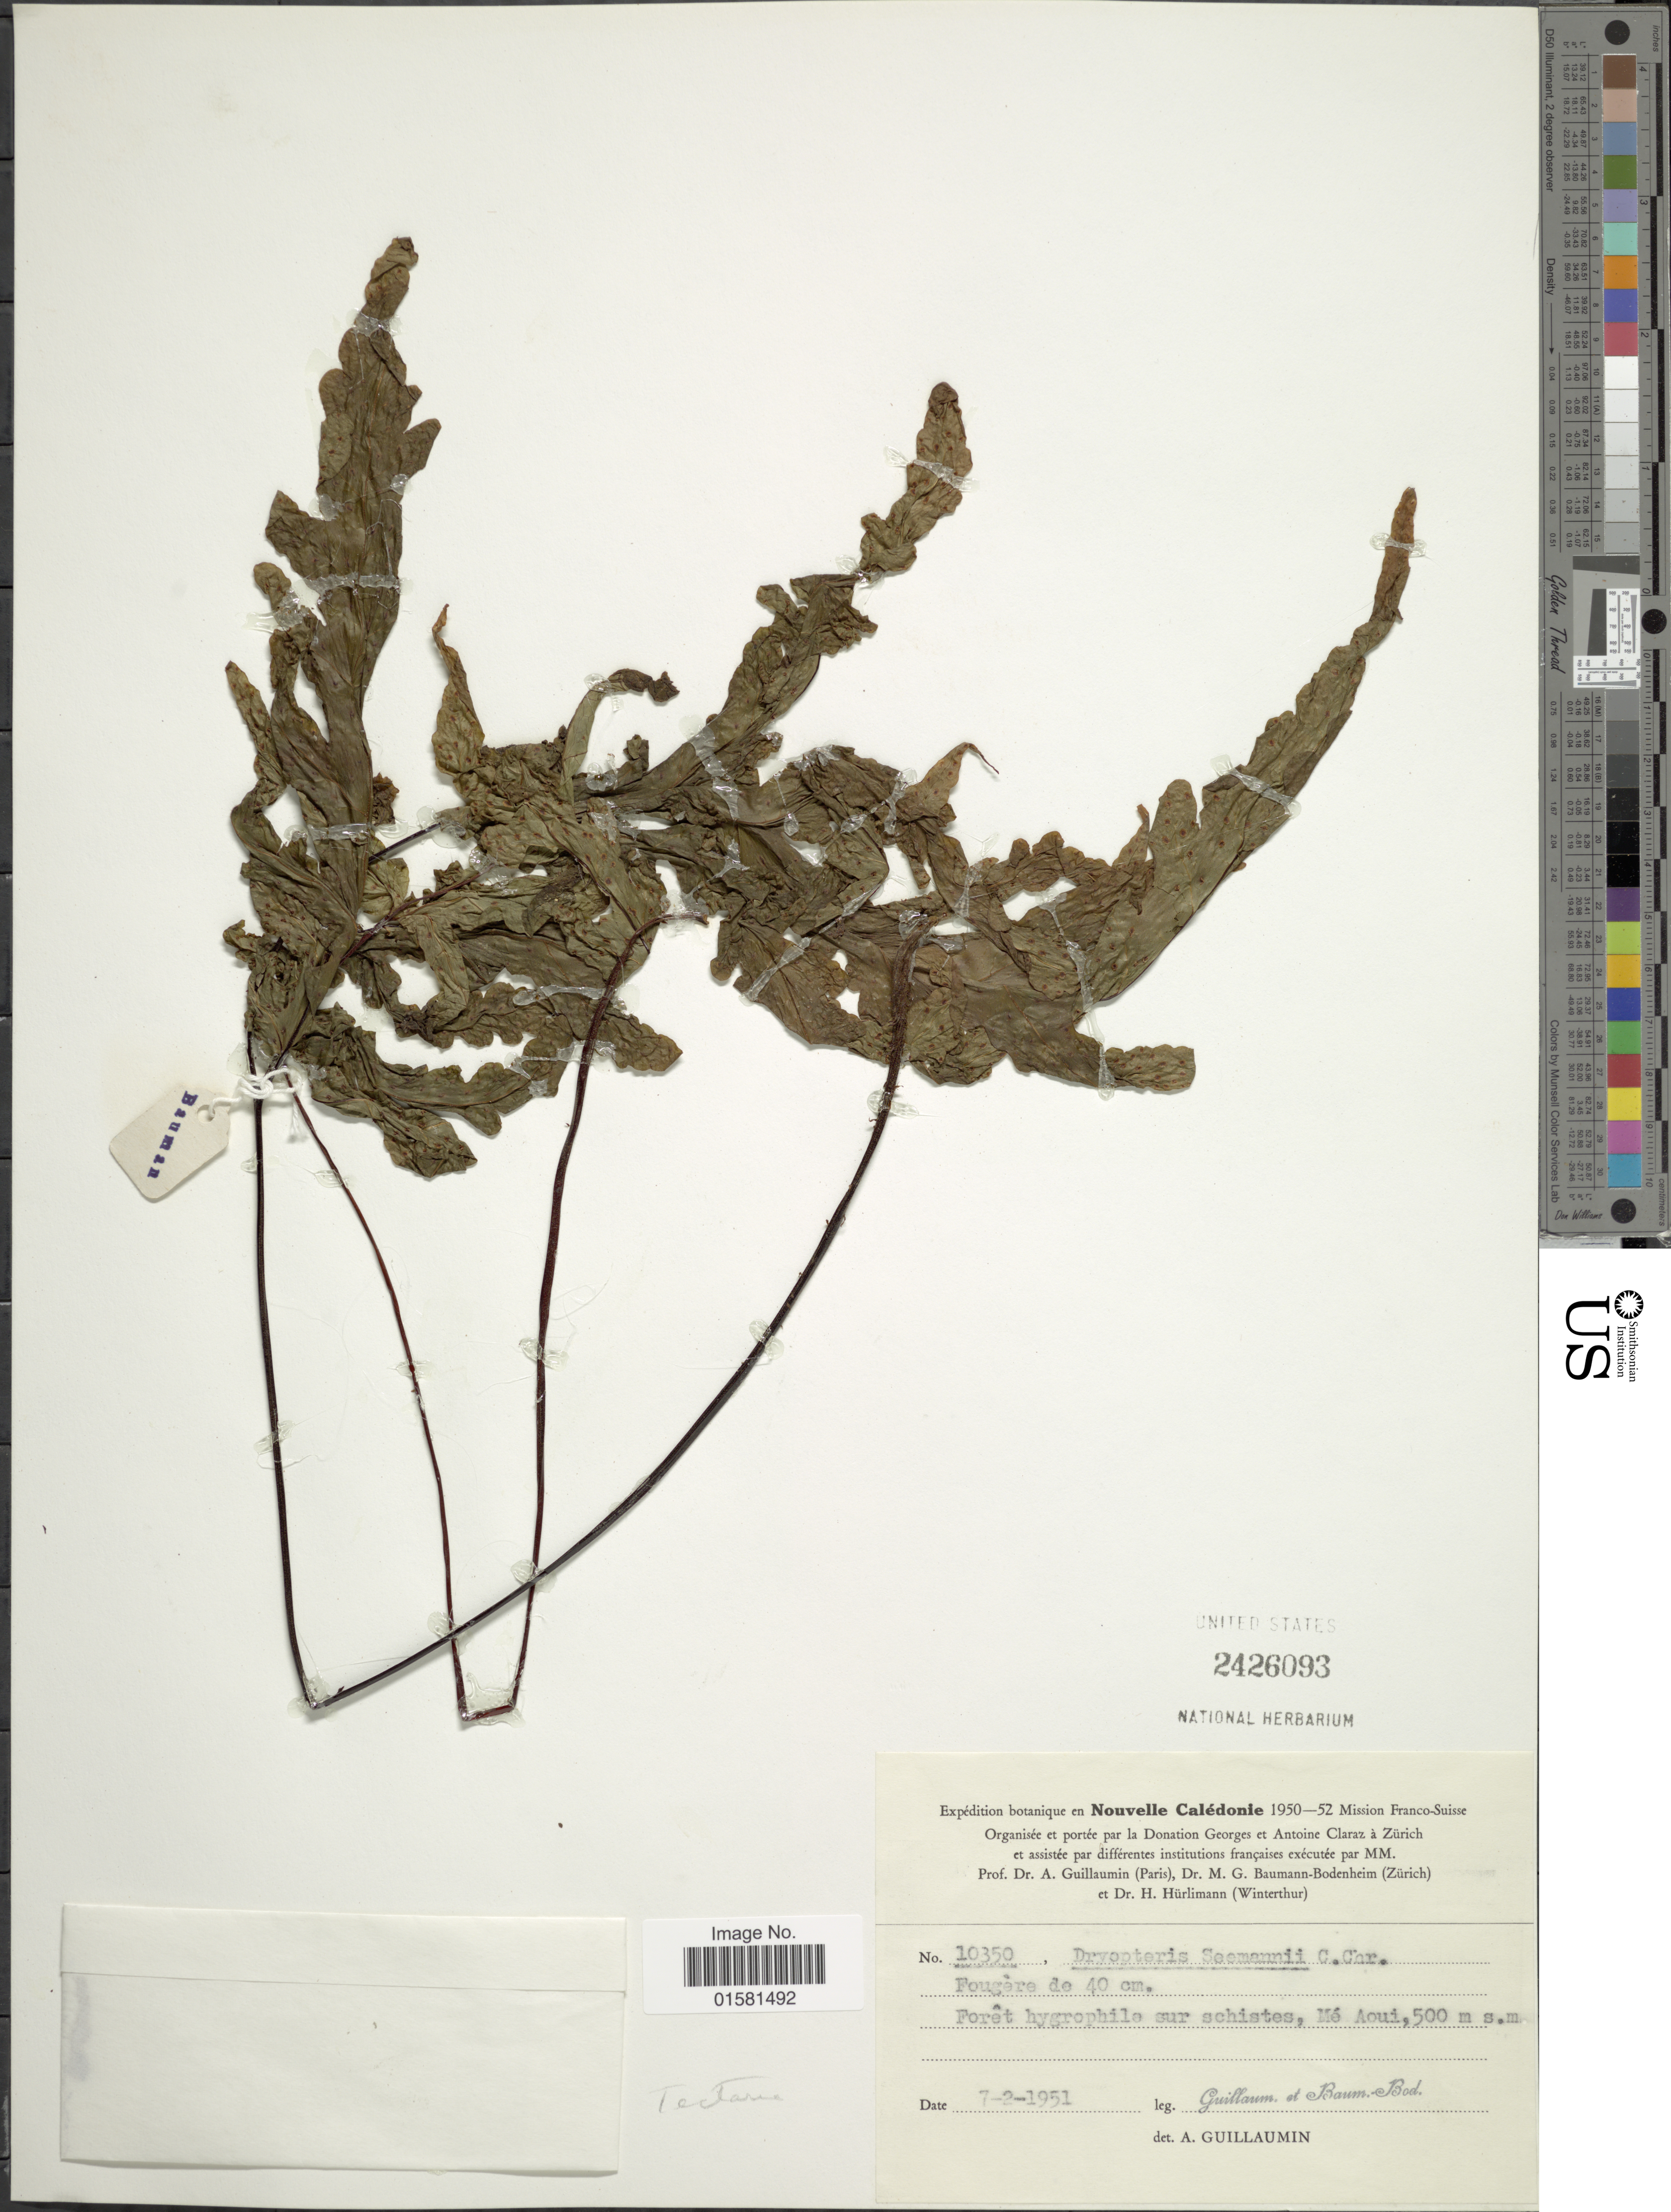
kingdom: Plantae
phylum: Tracheophyta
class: Polypodiopsida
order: Polypodiales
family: Tectariaceae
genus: Tectaria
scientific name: Tectaria seemannii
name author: (E. Fourn.) Copel.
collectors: A. Guillaumin & M. G. Baumann-Bodenheim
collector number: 10350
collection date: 1951-02-07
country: New Caledonia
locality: Nouvelle Caledonie, Foret hygrophile sur schistes, Me Aoui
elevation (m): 500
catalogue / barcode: US 2426093